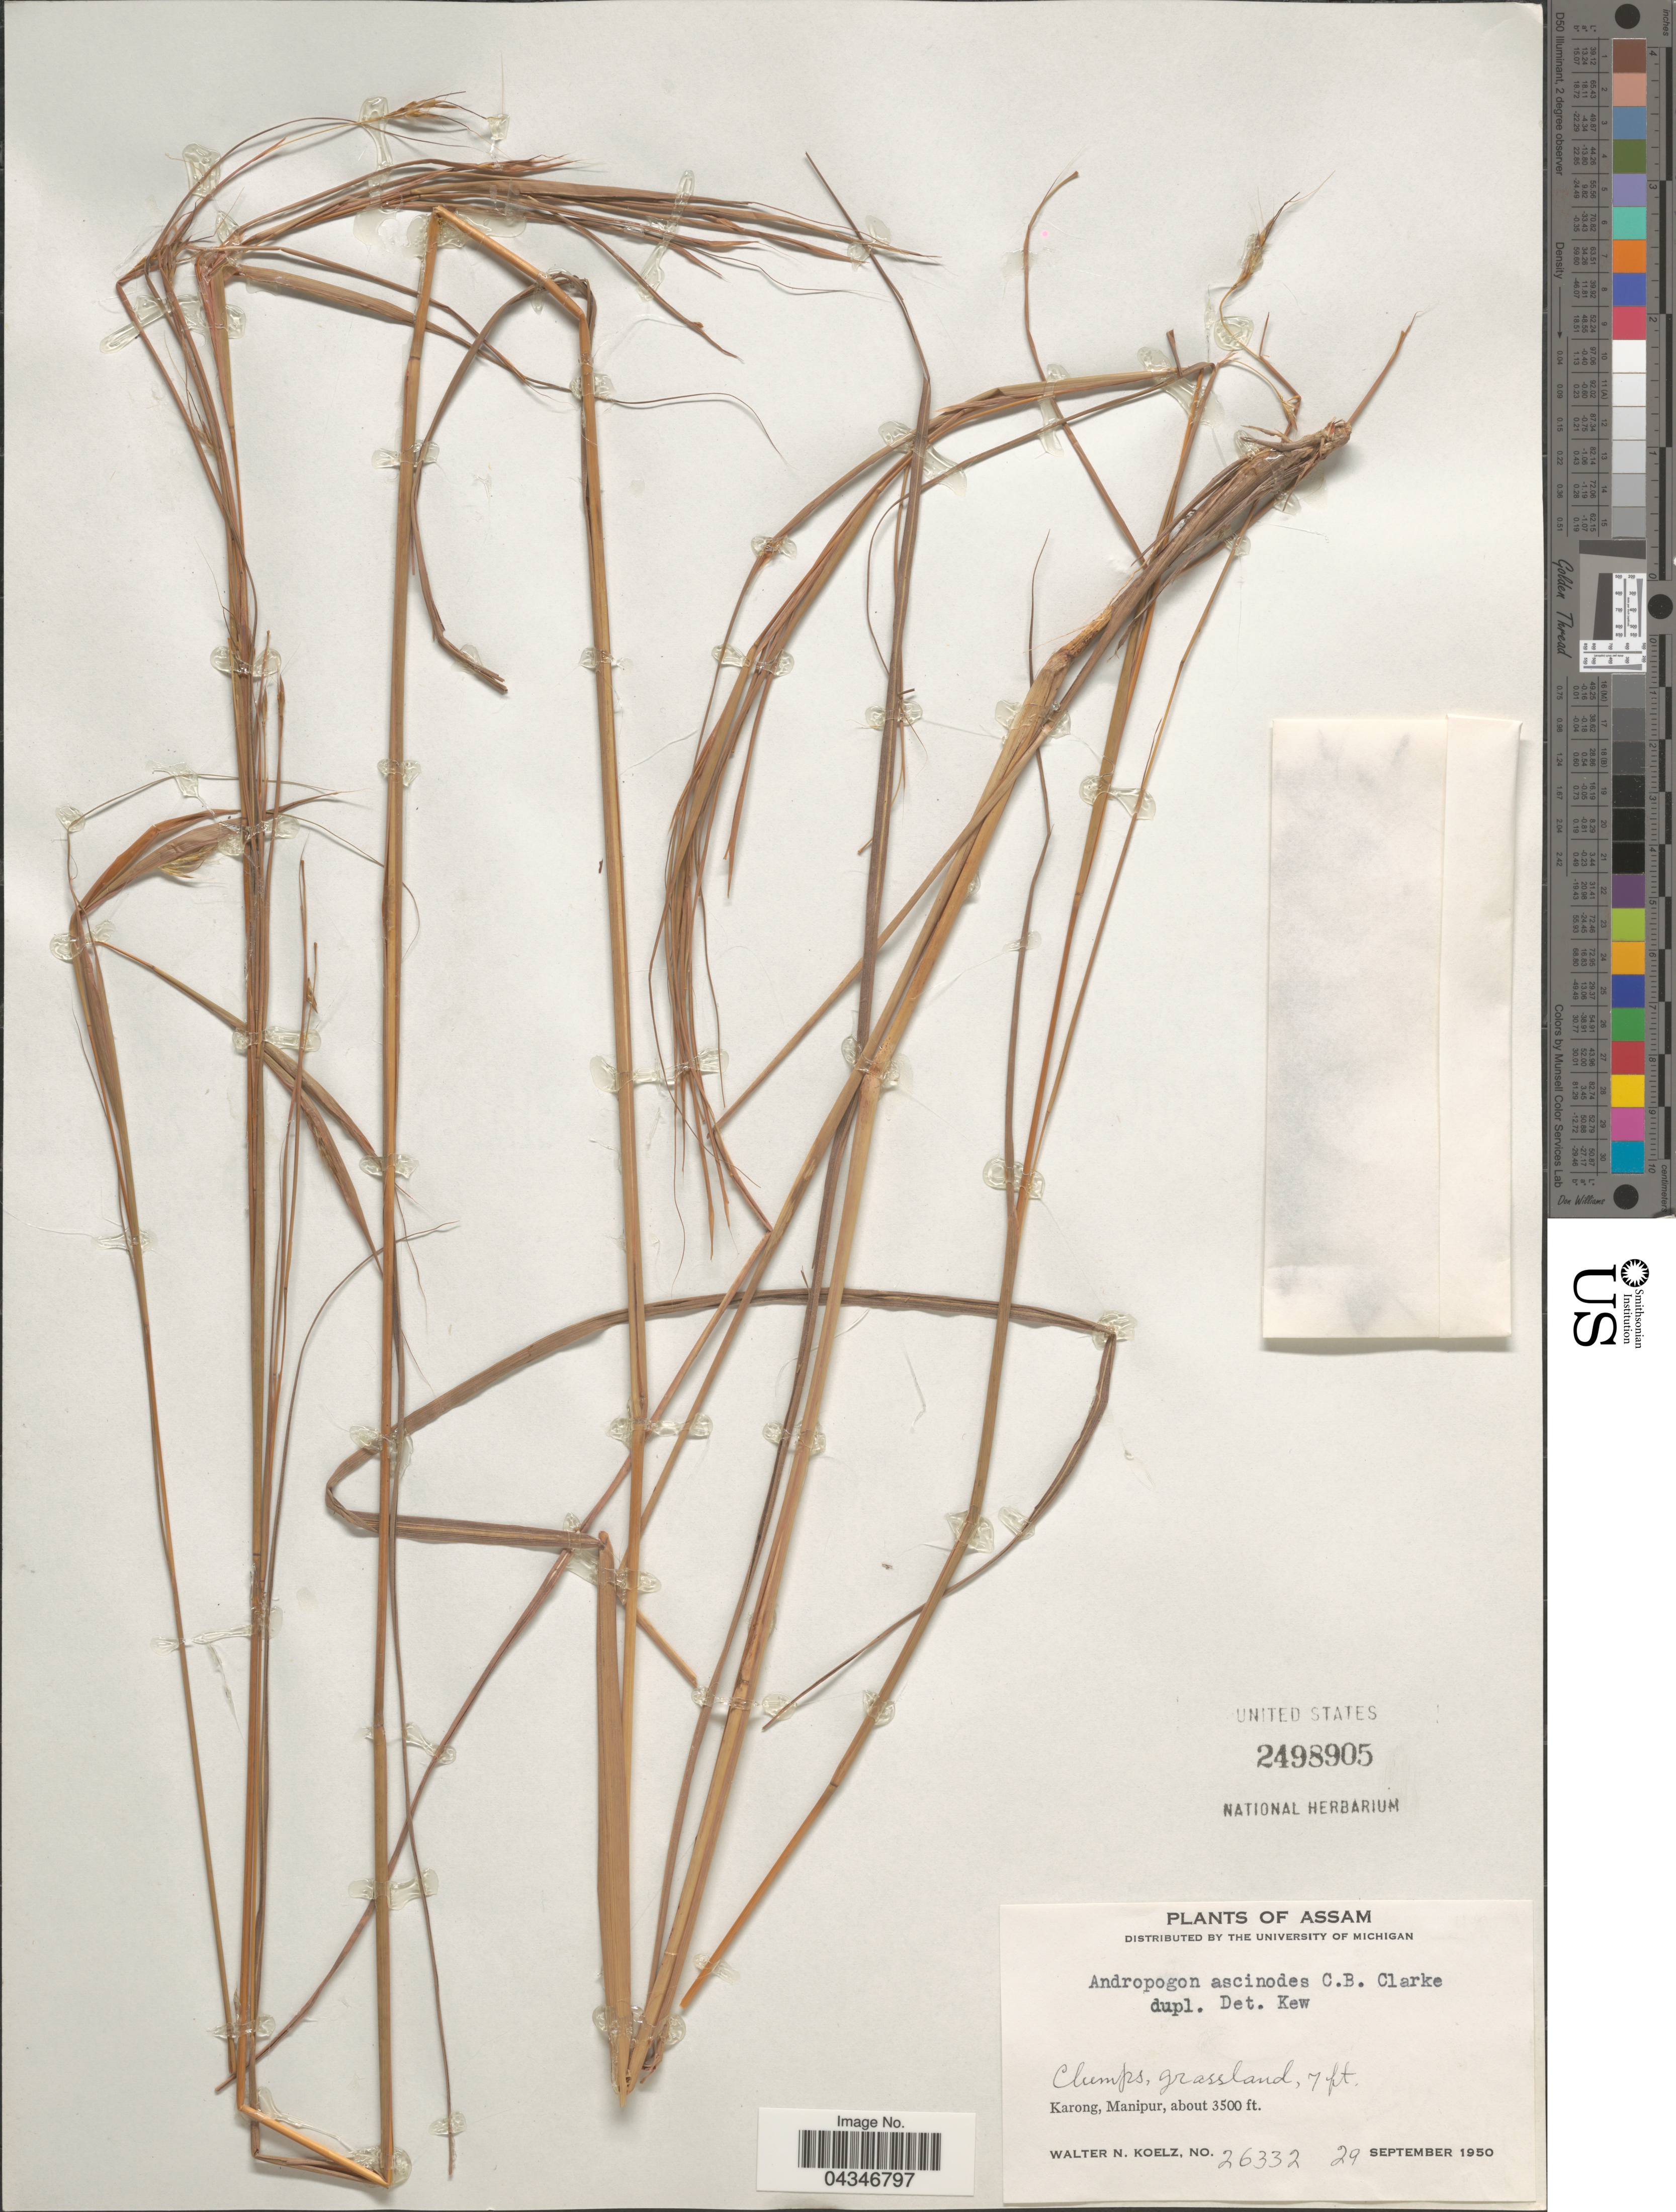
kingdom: Plantae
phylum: Tracheophyta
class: Liliopsida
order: Poales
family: Poaceae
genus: Andropogon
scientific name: Andropogon angustatus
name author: (J. Presl) Steud.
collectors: W. N. Koelz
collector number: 26332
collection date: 1950-09-29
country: India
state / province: Manipur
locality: Karong, Manipur.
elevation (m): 1067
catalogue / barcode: US 2498905